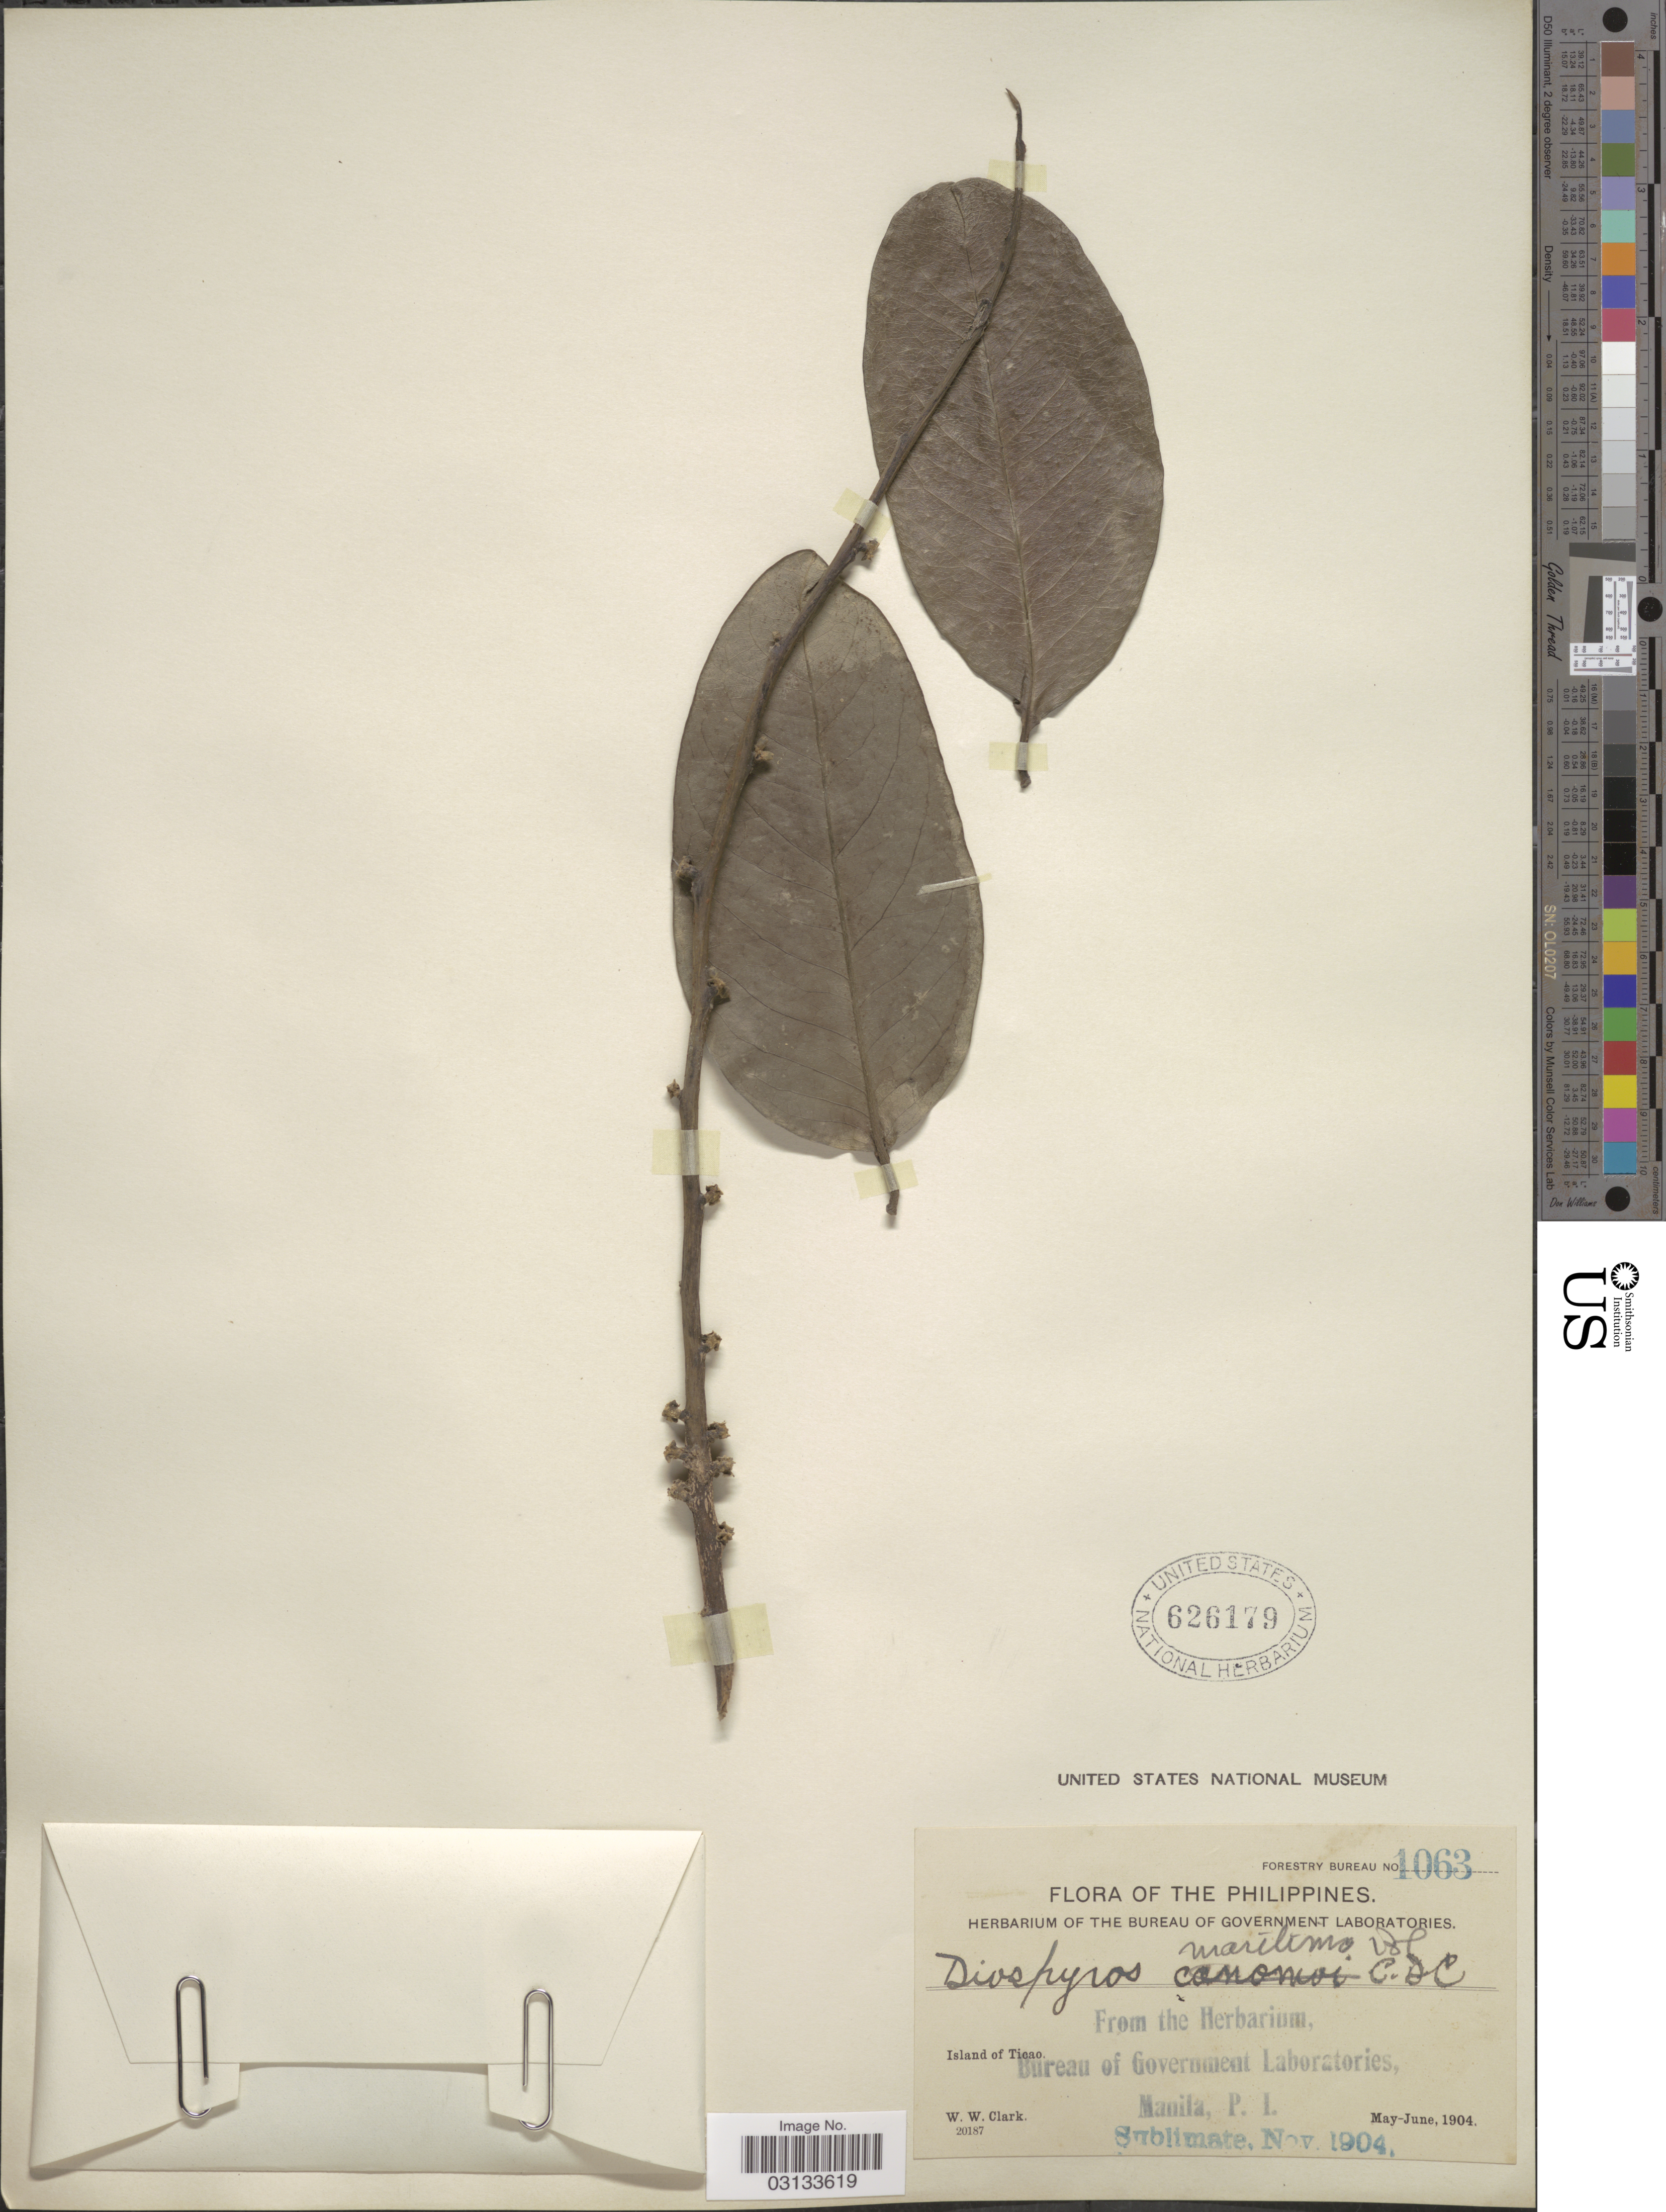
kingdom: Plantae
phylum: Tracheophyta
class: Magnoliopsida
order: Ericales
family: Ebenaceae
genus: Diospyros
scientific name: Diospyros maritima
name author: Blume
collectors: W. W. Clark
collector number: Forestry Bureau 1063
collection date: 1904-05/1904-06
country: Philippines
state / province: Bicol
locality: Island of Ticao.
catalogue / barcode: US 626179